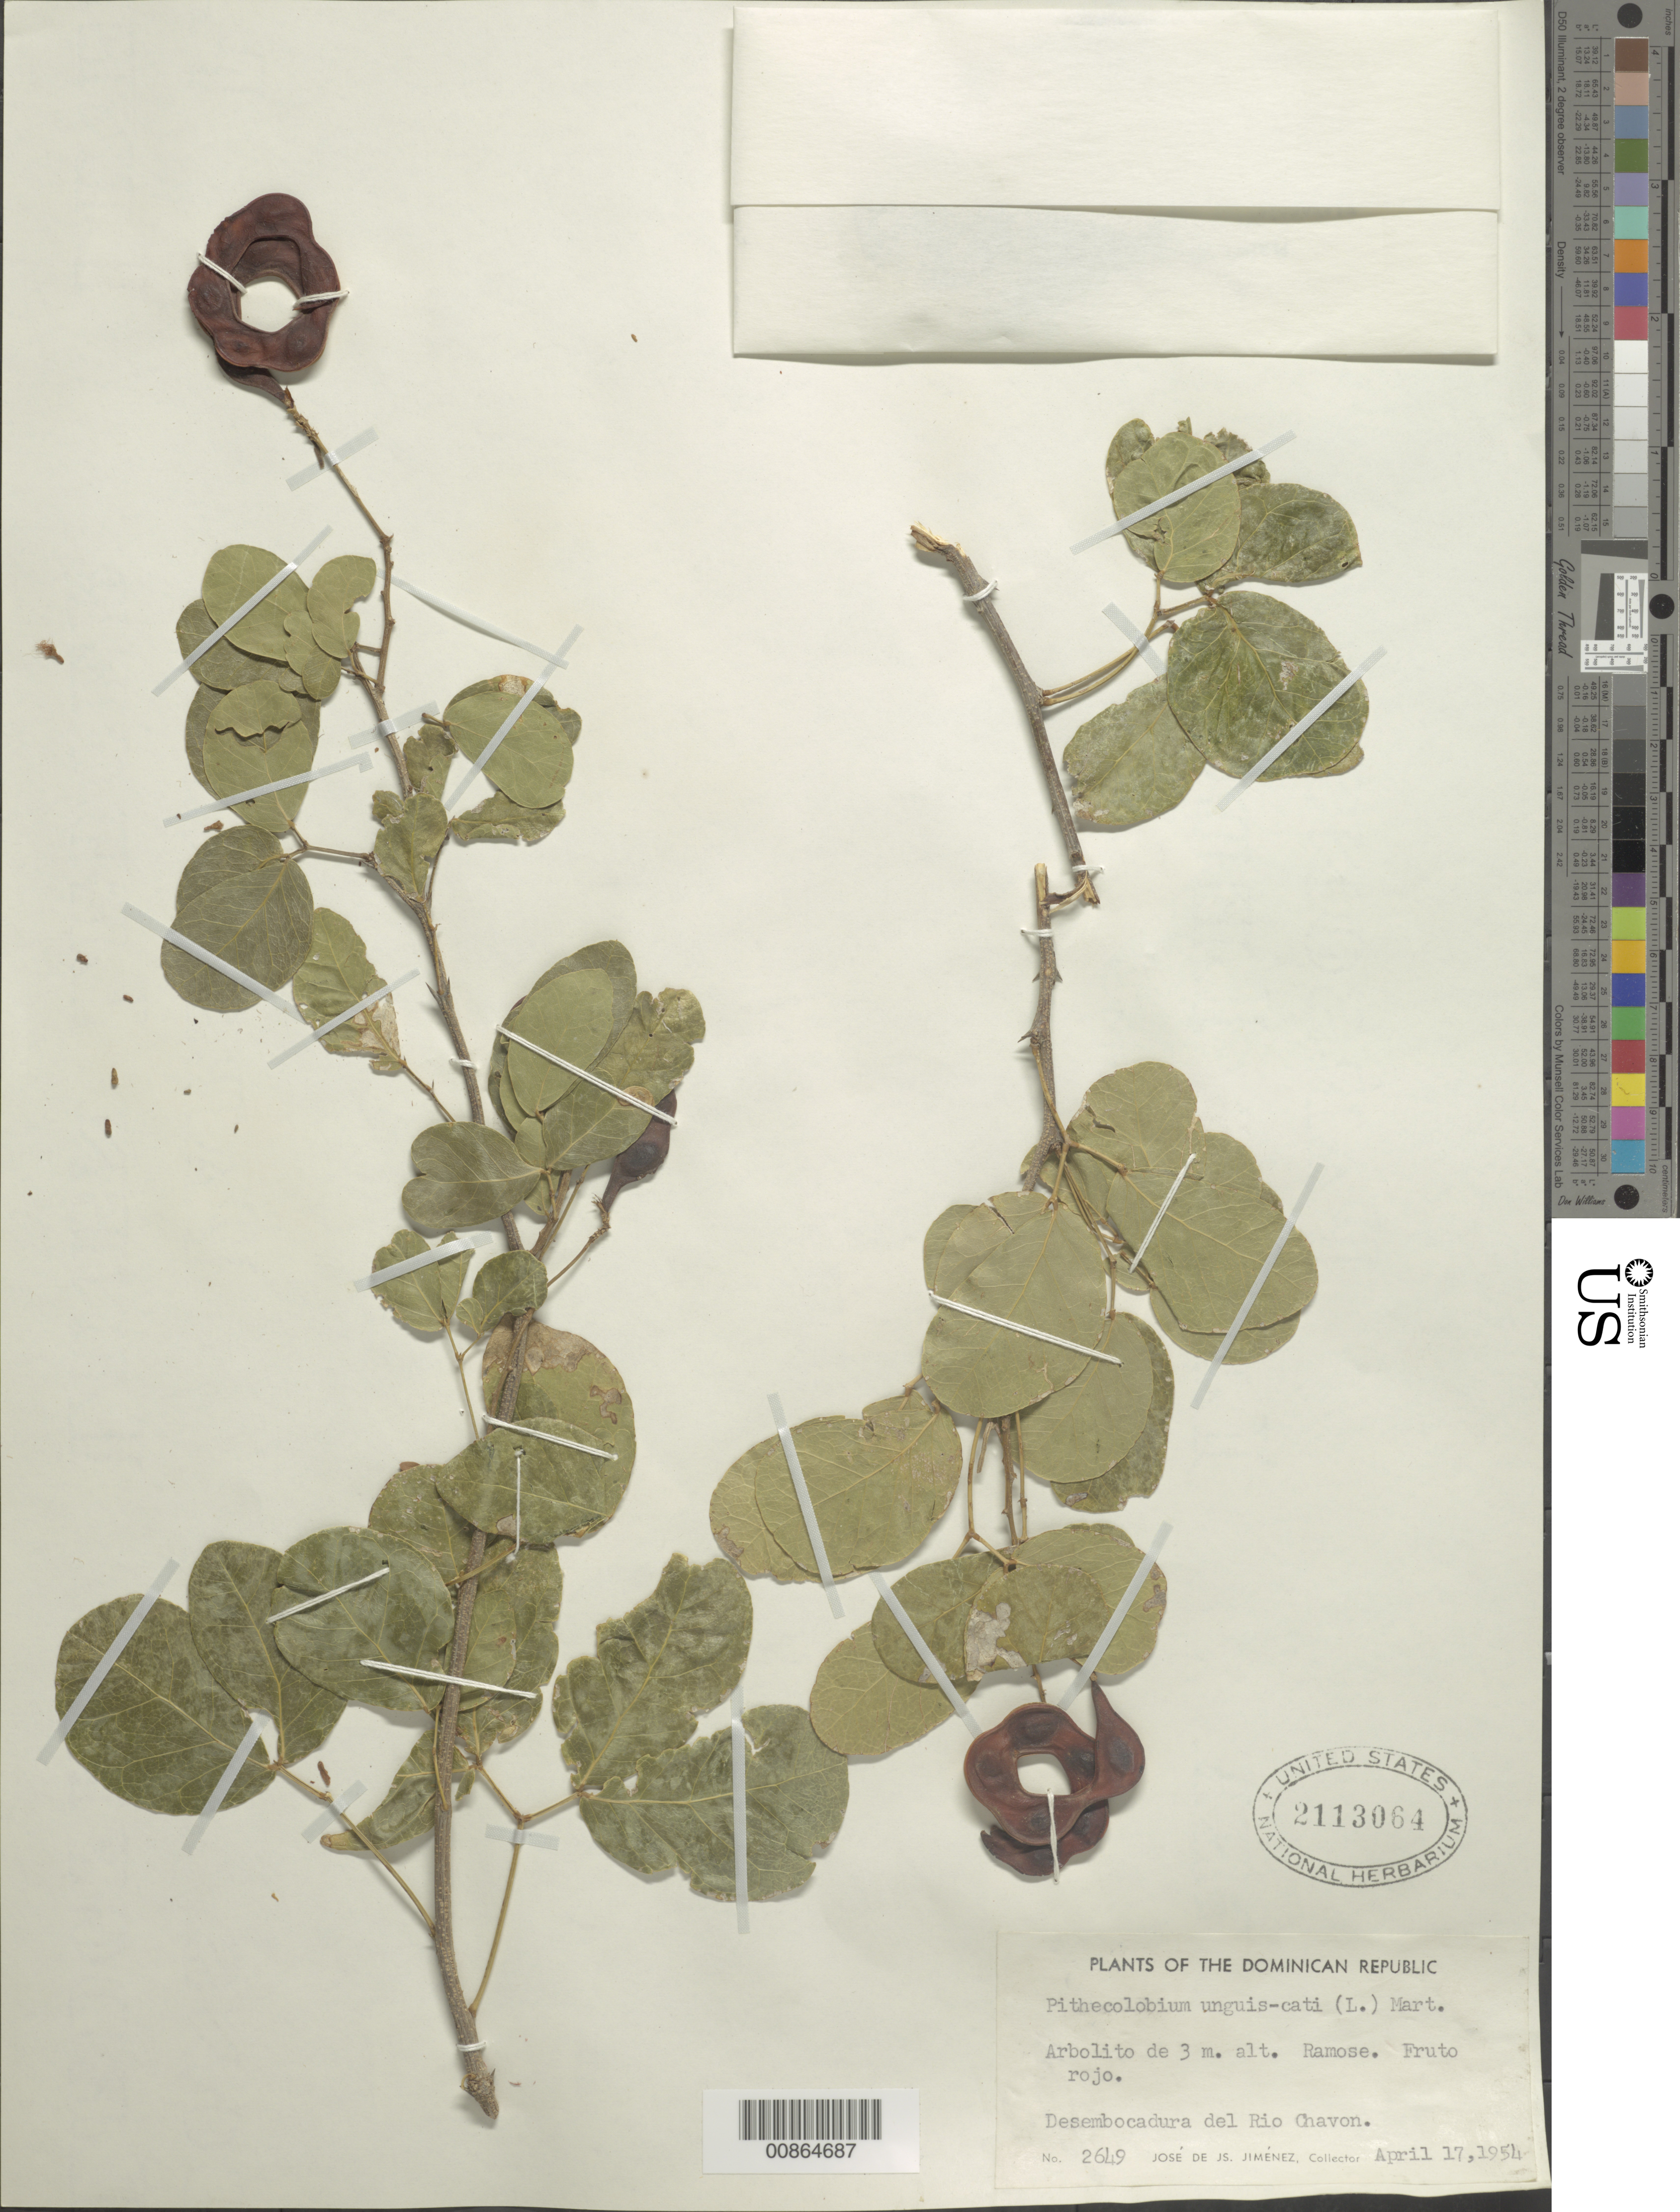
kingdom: Plantae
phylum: Tracheophyta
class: Magnoliopsida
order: Fabales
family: Fabaceae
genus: Pithecellobium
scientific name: Pithecellobium unguis-cati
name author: (L.) Benth.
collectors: J. J. Jiménez Almonte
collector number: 2649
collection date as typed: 17 Apr 1954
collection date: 1954-04-17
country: Dominican Republic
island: Hispaniola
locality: Desembocadura del Río Chavon.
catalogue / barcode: US 2113064